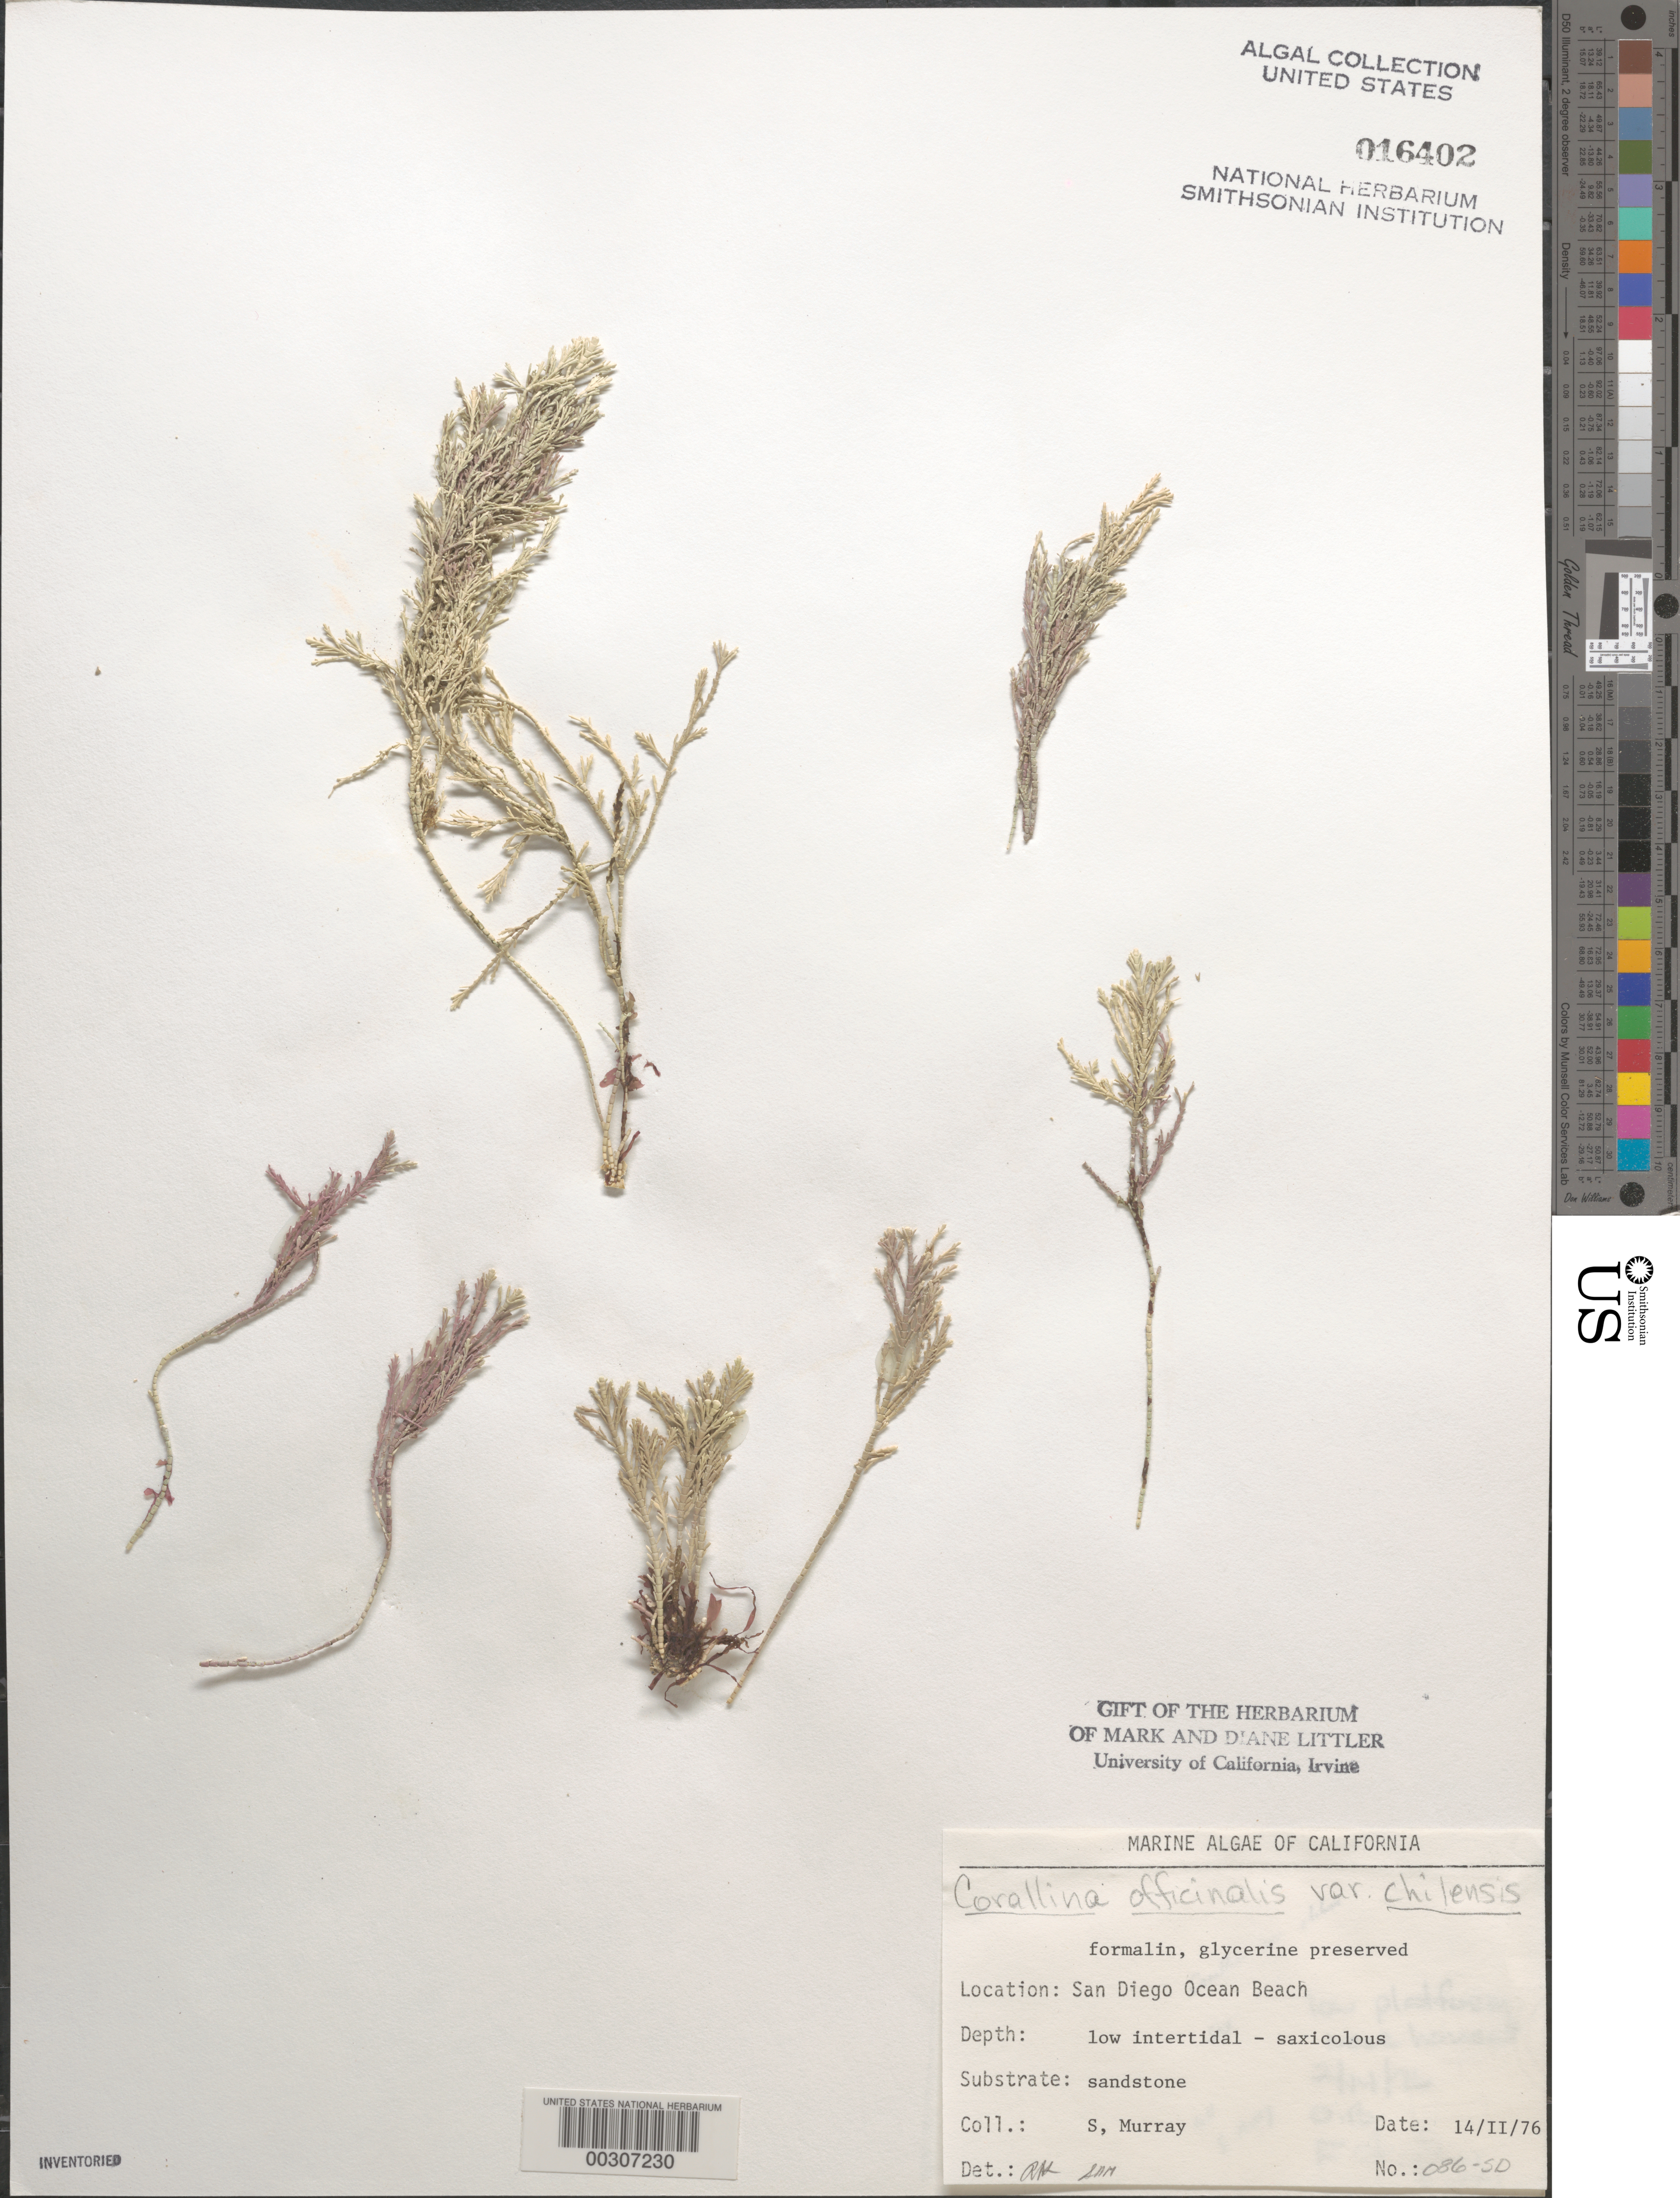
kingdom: Plantae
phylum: Rhodophyta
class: Florideophyceae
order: Corallinales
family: Corallinaceae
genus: Corallina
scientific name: Corallina officinalis var. chilensis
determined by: Sims, Robert H.; Murray, S. N.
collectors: S. N. Murray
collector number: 086-SD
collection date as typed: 14 Feb 1976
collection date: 1976-02-14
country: United States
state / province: California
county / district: San Diego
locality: Ocean Beach, end of Del Monte Street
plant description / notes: BLM-SOCALBIGHT Rocky Intertidal Survey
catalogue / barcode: US 16402